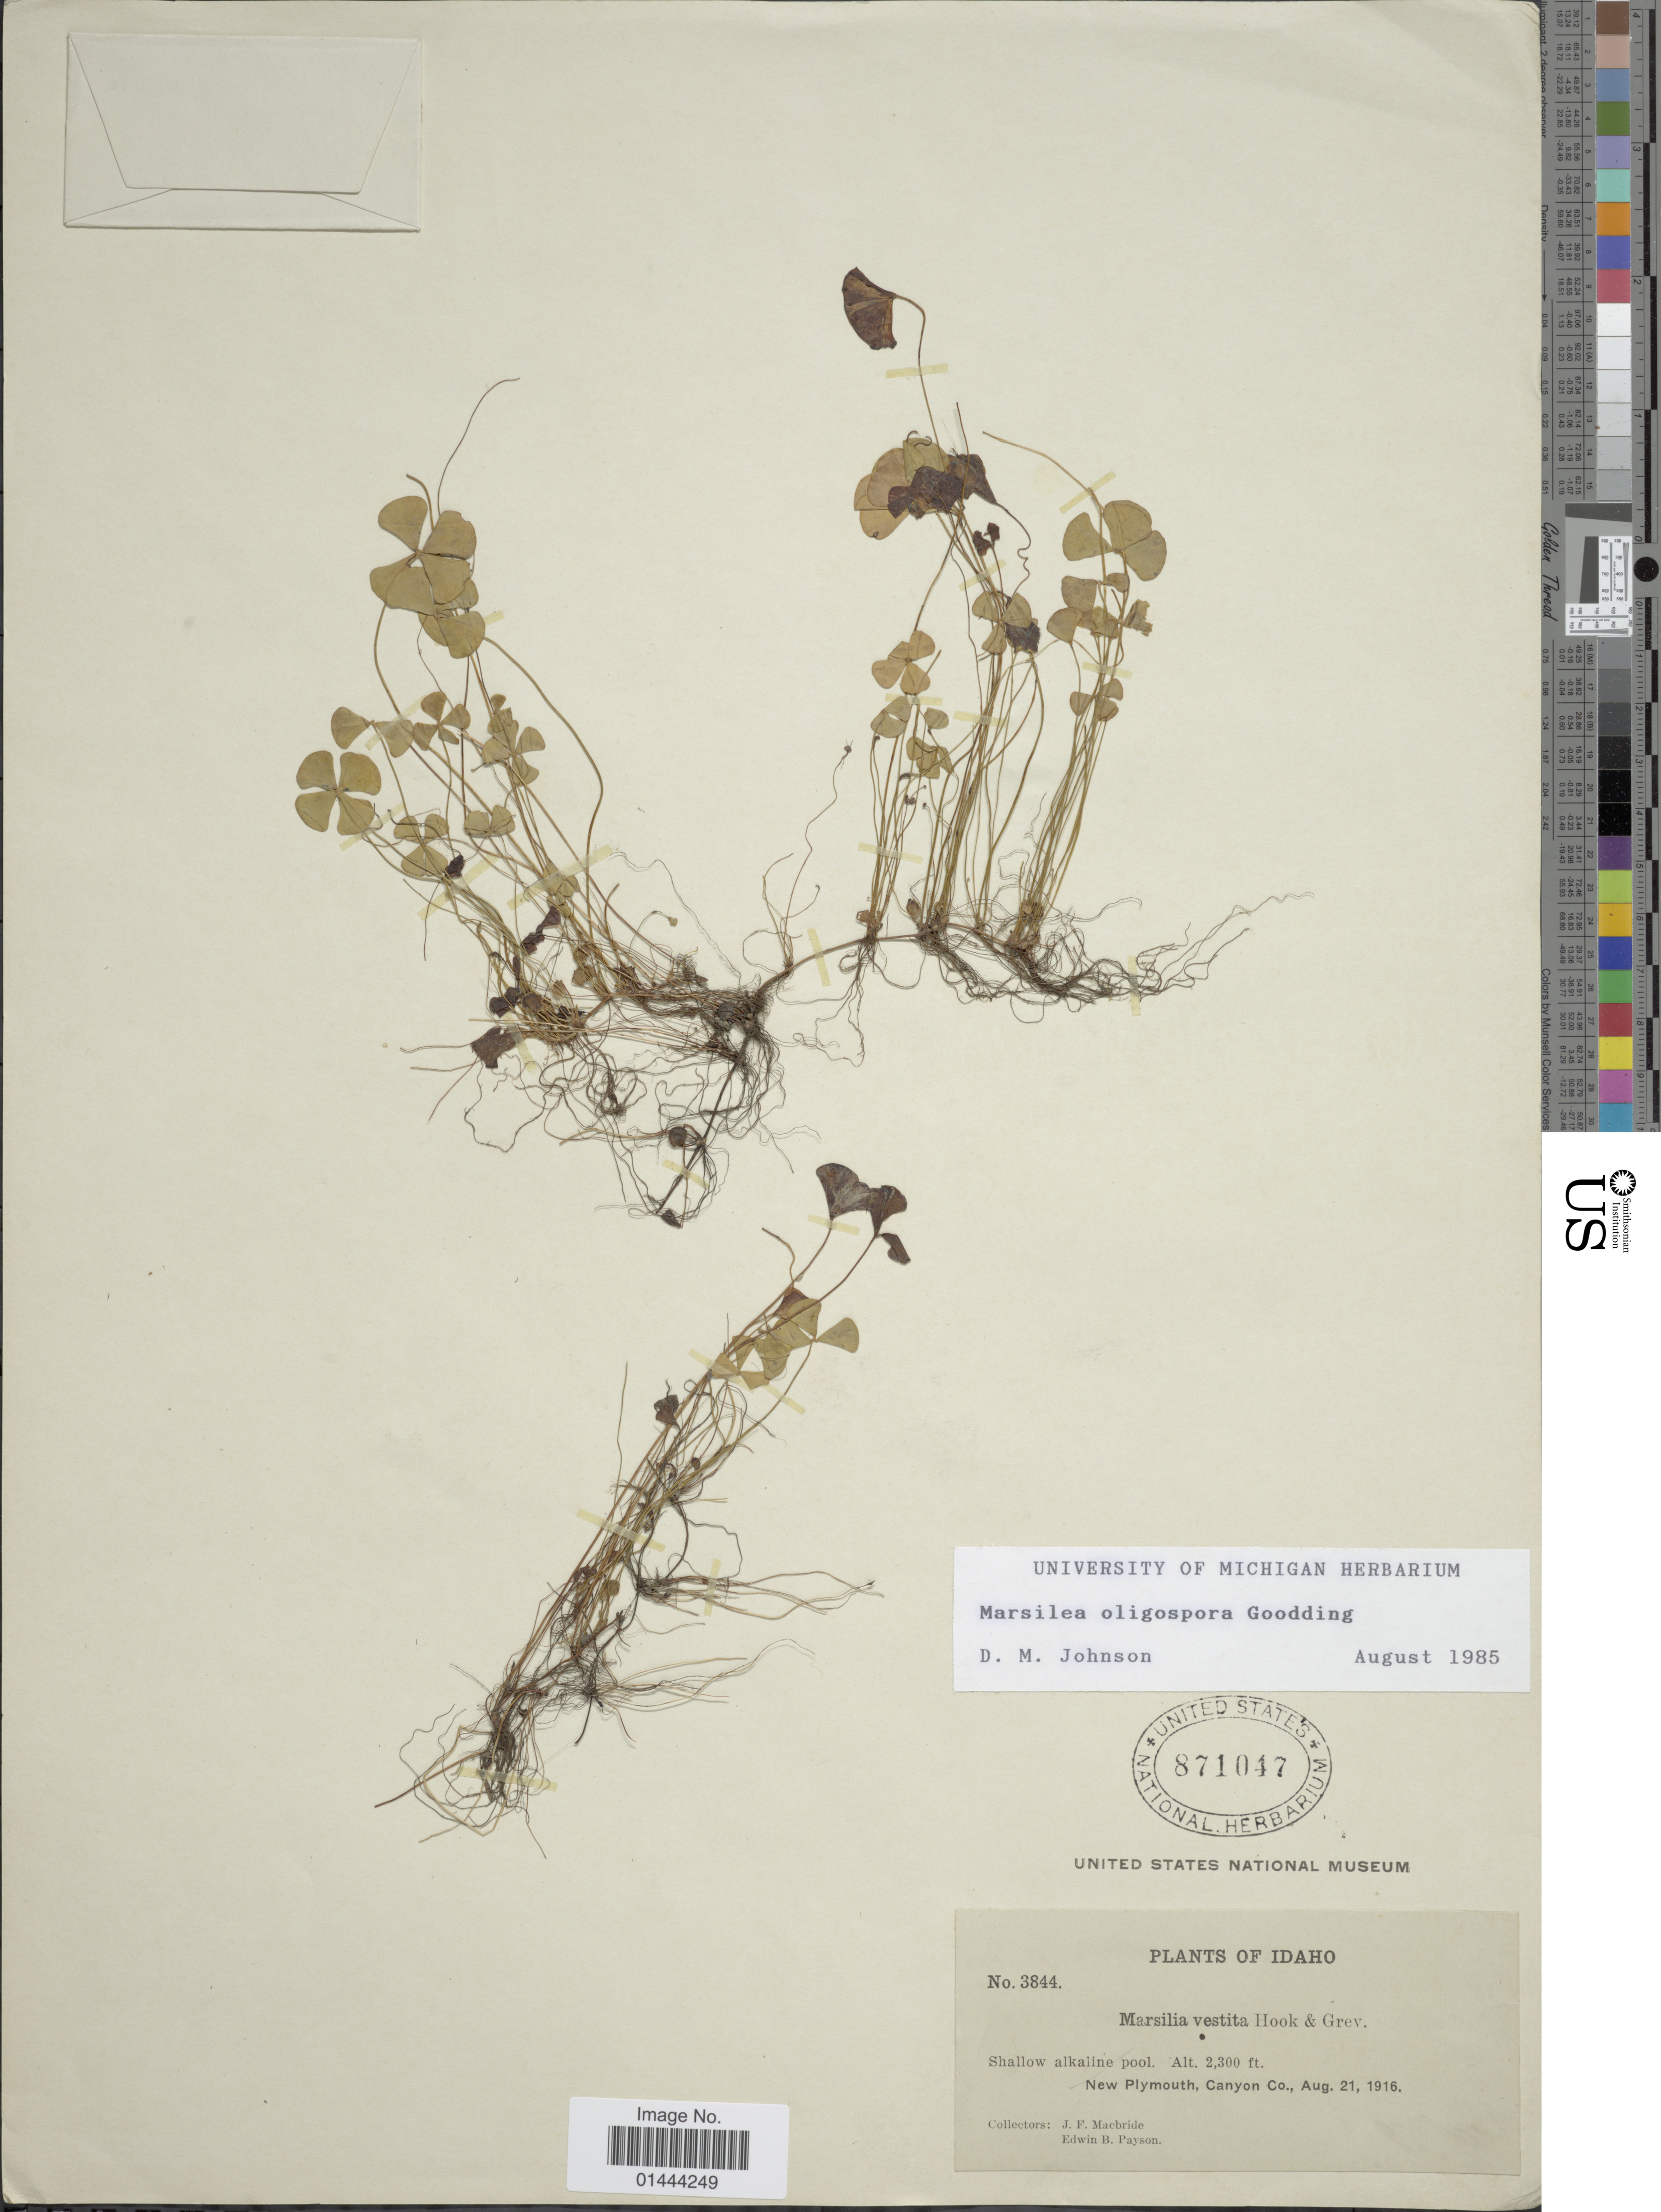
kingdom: Plantae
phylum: Tracheophyta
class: Polypodiopsida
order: Salviniales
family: Marsileaceae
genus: Marsilea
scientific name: Marsilea oligospora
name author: Goodd.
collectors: J. F. Macbride & E. B. Payson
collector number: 3844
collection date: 1916-08-21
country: United States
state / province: Idaho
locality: Shallow alkaline pool, New Plymouth, Canyon Co.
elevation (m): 701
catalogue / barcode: US 871047